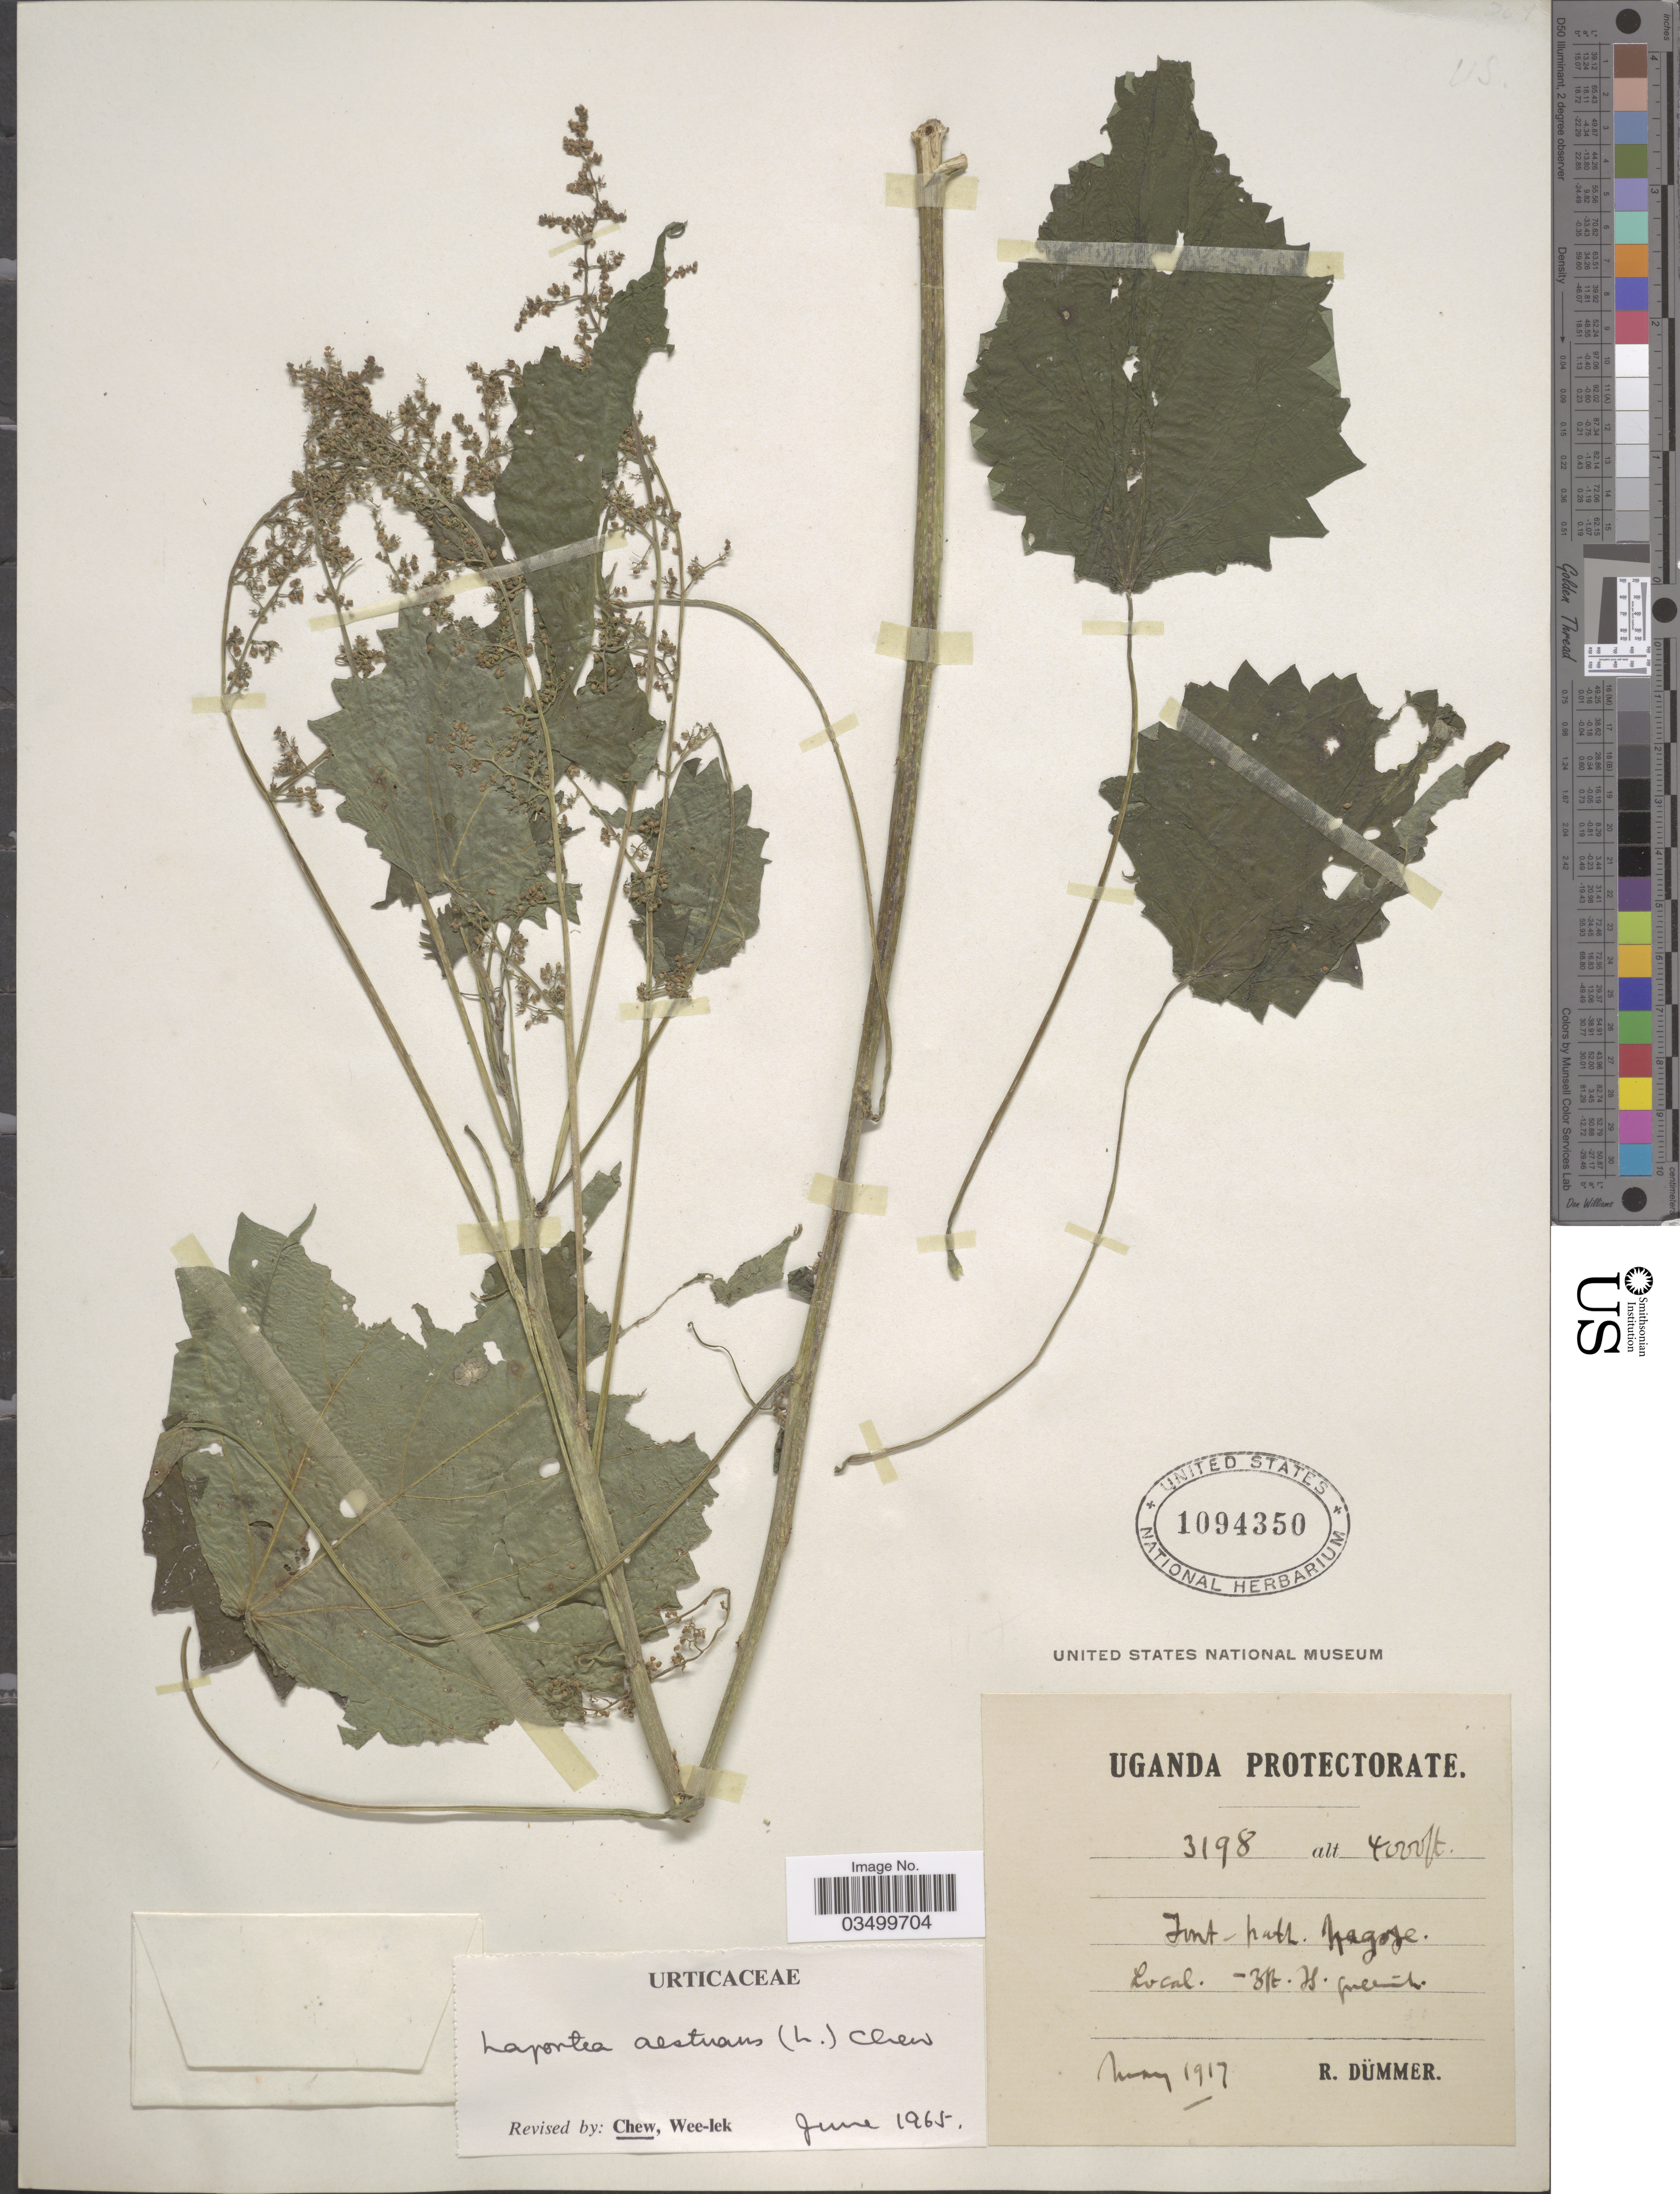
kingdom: Plantae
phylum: Tracheophyta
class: Magnoliopsida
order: Rosales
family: Urticaceae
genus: Laportea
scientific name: Laportea aestuans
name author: (L.) Chew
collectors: R. A. Dümmer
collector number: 3198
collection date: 1917-05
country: Uganda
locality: Uganda Protectorate. Forest-path. Nagose. [interpreted]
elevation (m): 1219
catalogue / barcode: US 1094350